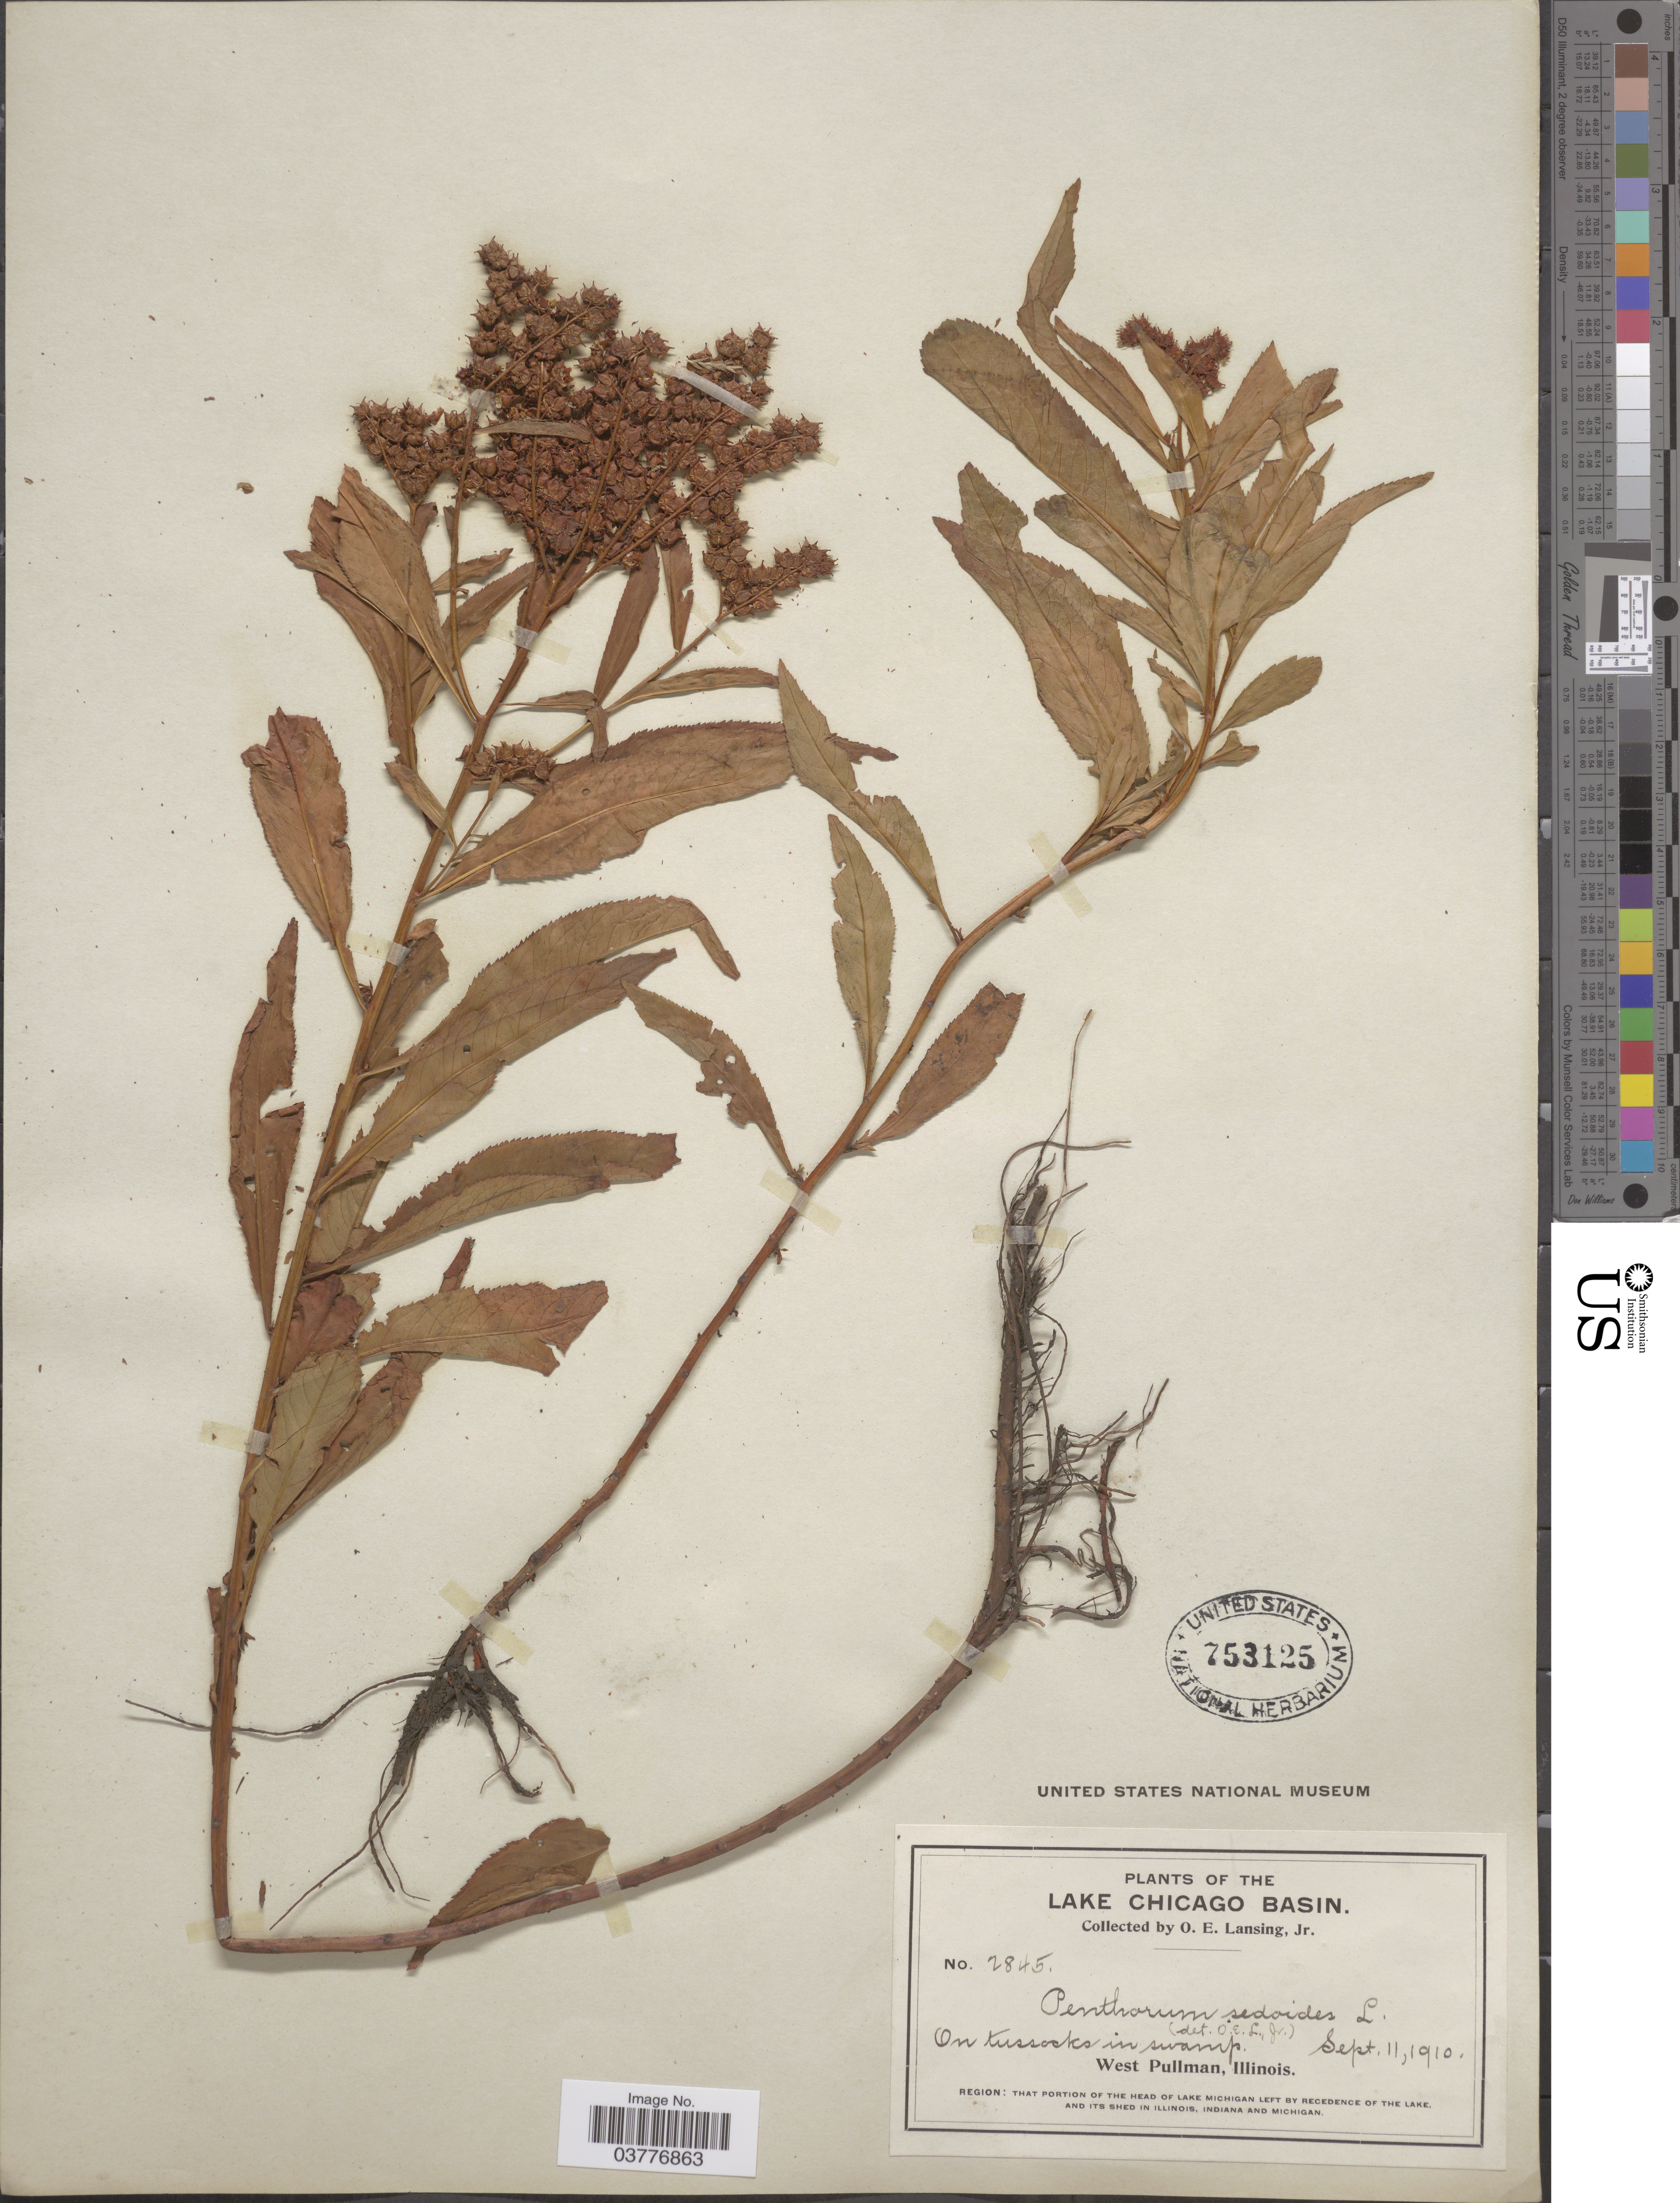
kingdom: Plantae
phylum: Tracheophyta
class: Magnoliopsida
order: Saxifragales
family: Penthoraceae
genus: Penthorum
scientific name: Penthorum sedoides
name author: L.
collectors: O. Lansing Jr.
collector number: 2845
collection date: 1910-09-11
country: United States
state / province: Illinois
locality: Lake Chicago Basin. West Pullman. Region: That portion of the Head of Lake Michigan left by recedence of the lake.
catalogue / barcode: US 753125